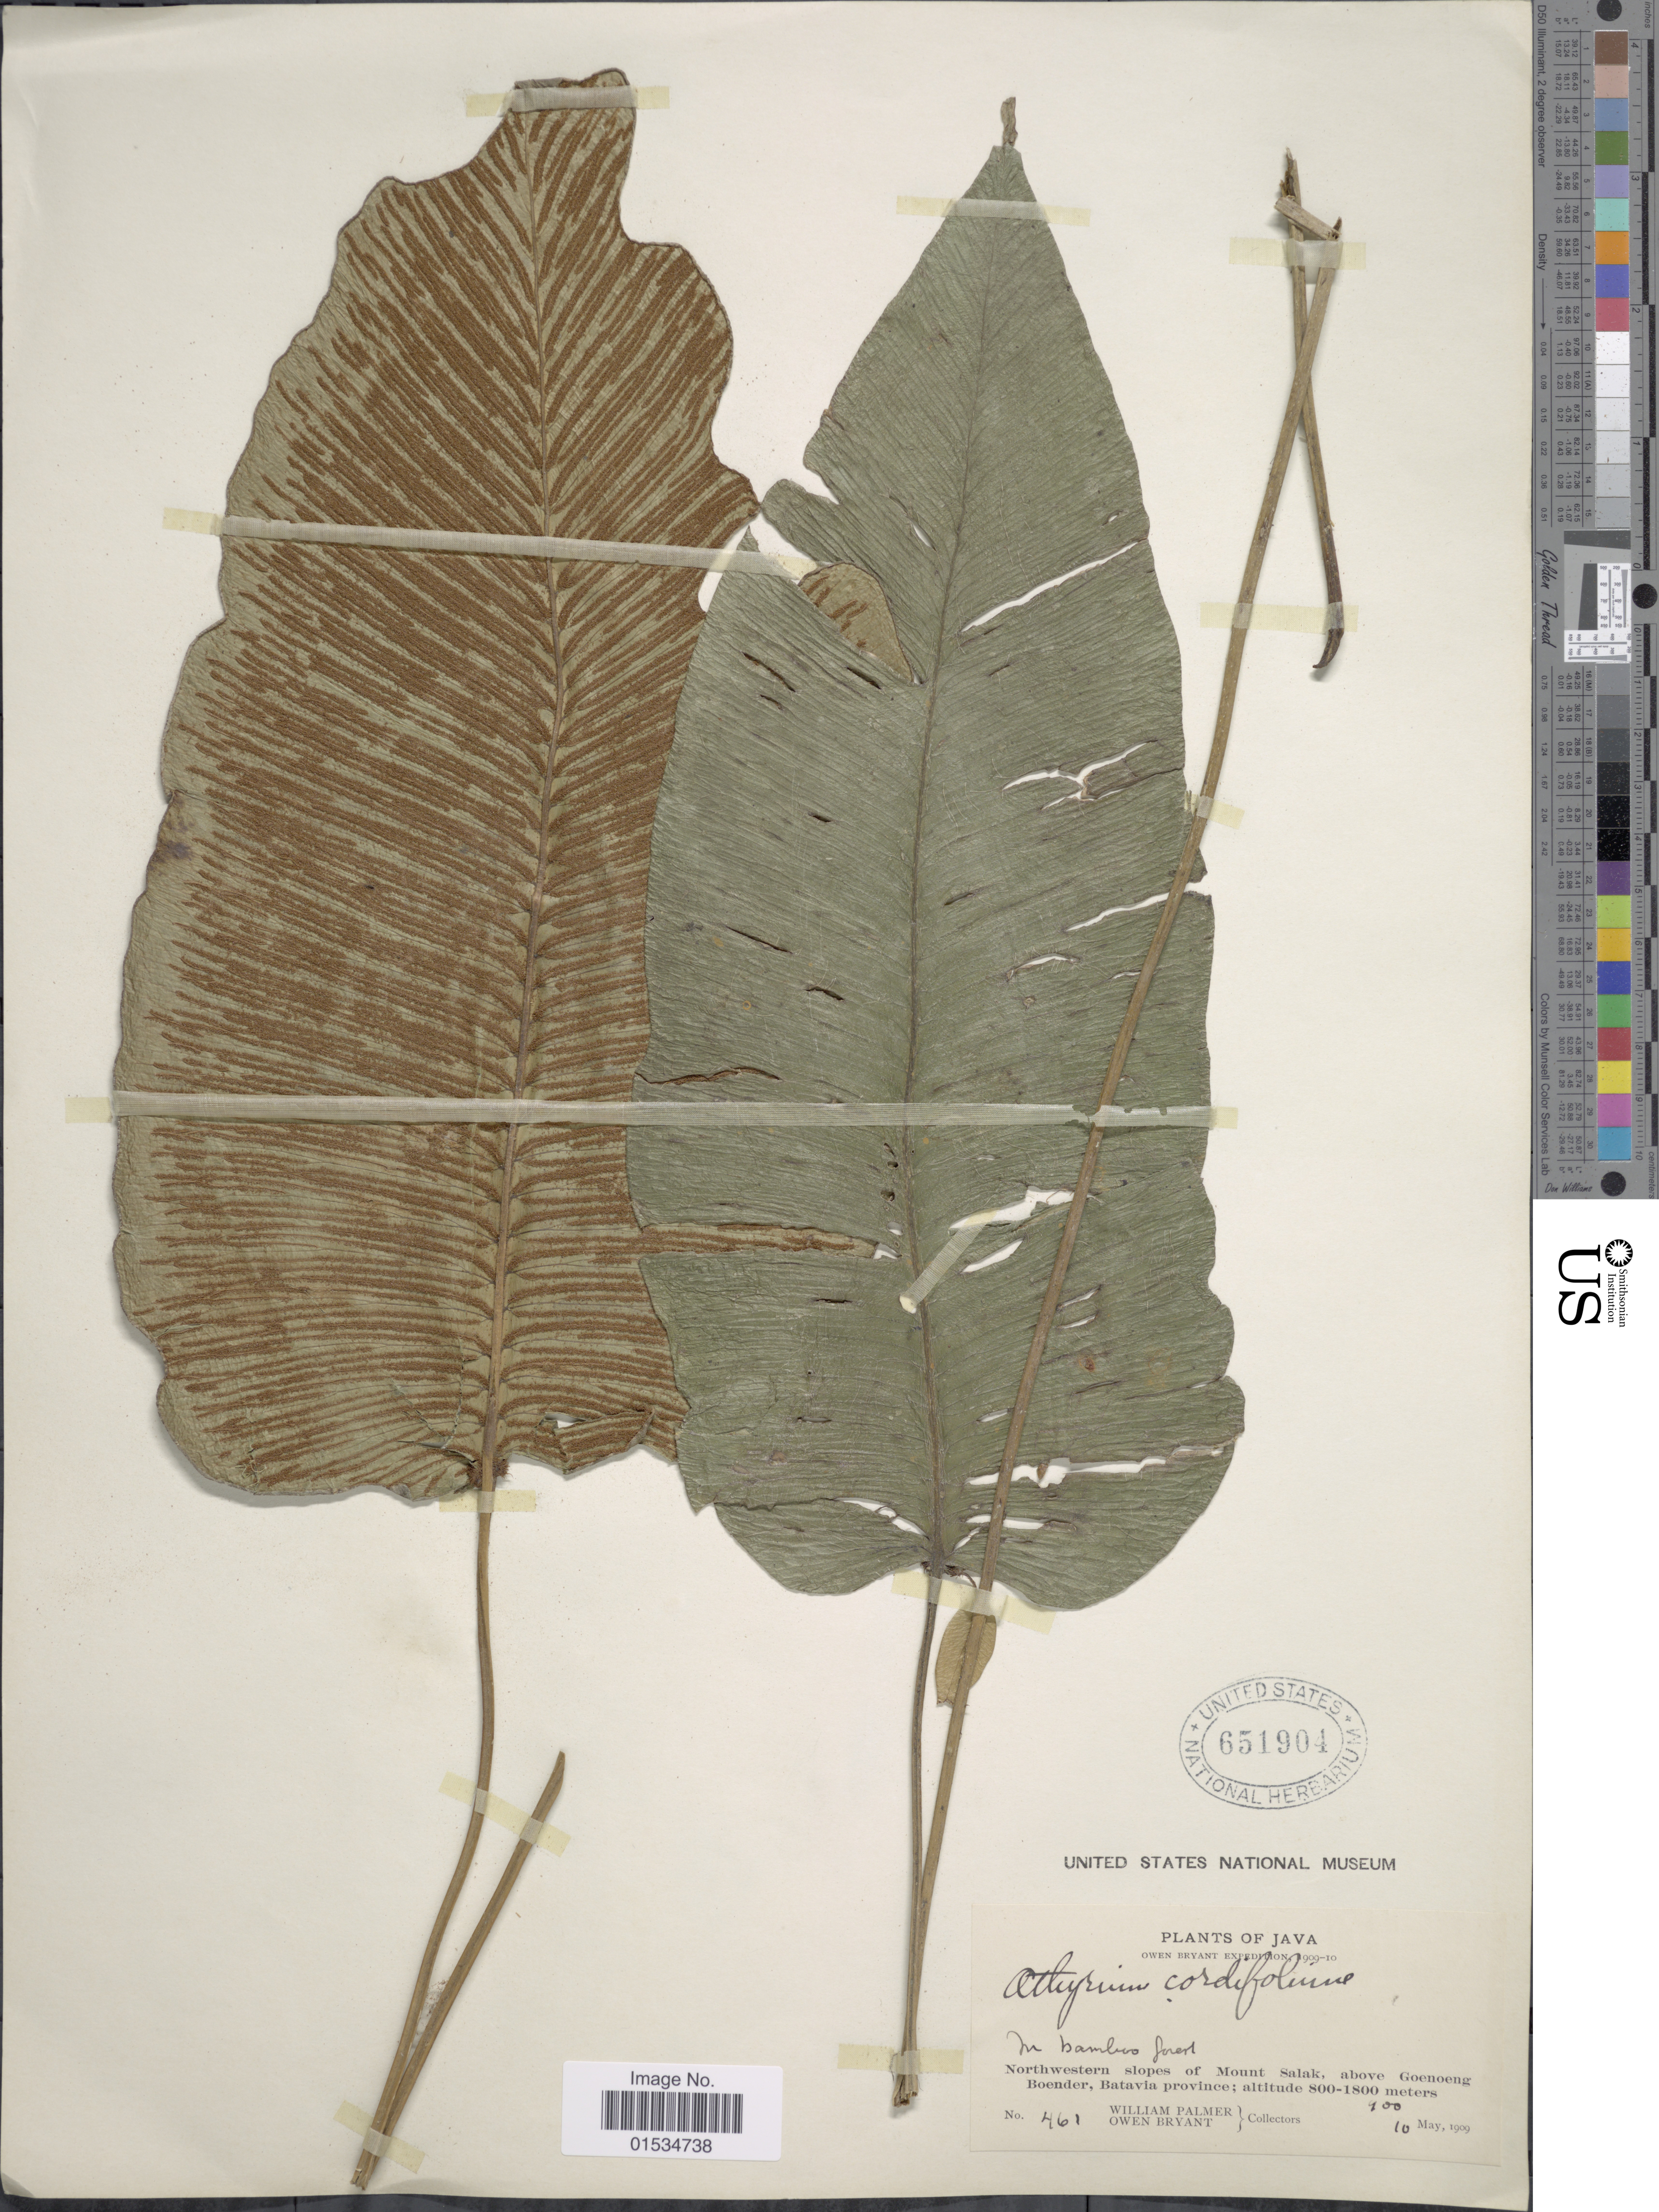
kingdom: Plantae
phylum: Tracheophyta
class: Polypodiopsida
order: Polypodiales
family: Athyriaceae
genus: Diplazium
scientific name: Diplazium cordifolium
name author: Blume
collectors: W. Palmer & O. Bryant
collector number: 461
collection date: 1909-05-10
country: Indonesia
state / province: Java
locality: Northwestern slopes of Mount Salak, above Goengoeng Boender, Batavia Province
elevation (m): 900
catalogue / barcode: US 651904